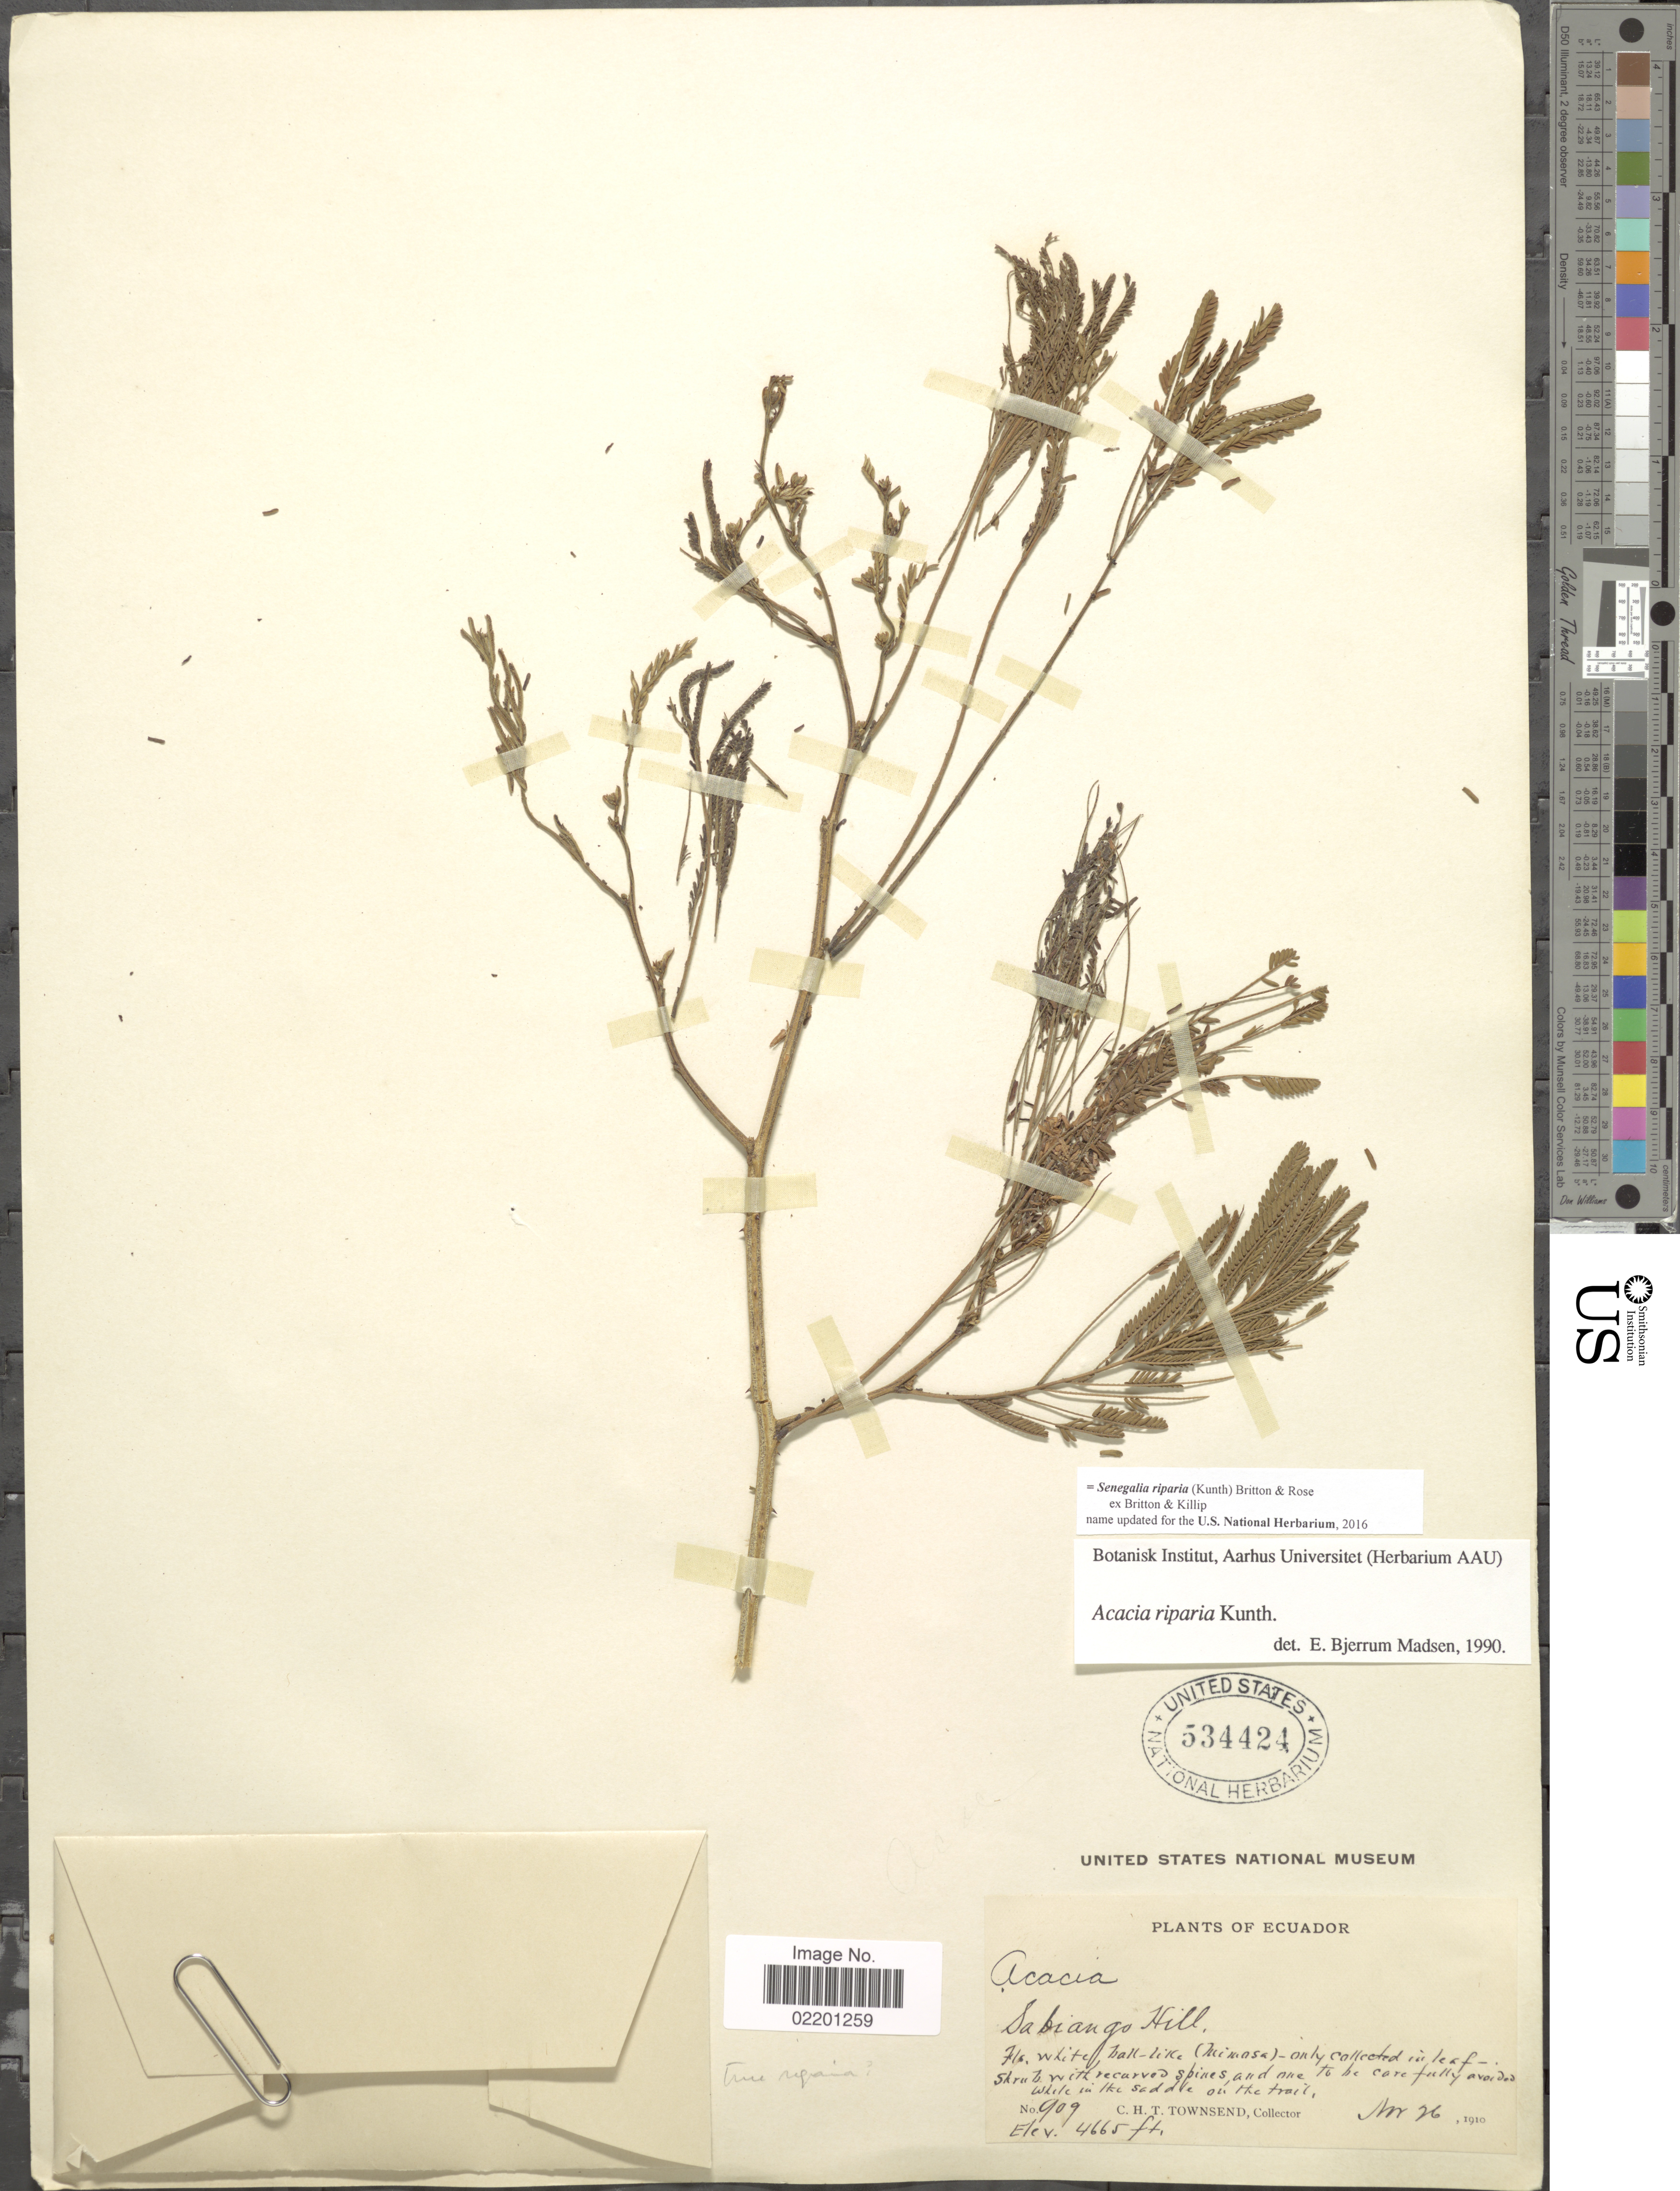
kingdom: Plantae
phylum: Tracheophyta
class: Magnoliopsida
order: Fabales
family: Fabaceae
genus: Senegalia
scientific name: Senegalia riparia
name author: (Kunth) Britton & Rose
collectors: C. H. T. Townsend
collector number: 909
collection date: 1910-11-26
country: Ecuador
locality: Sabiango HIll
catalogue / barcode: US 534424